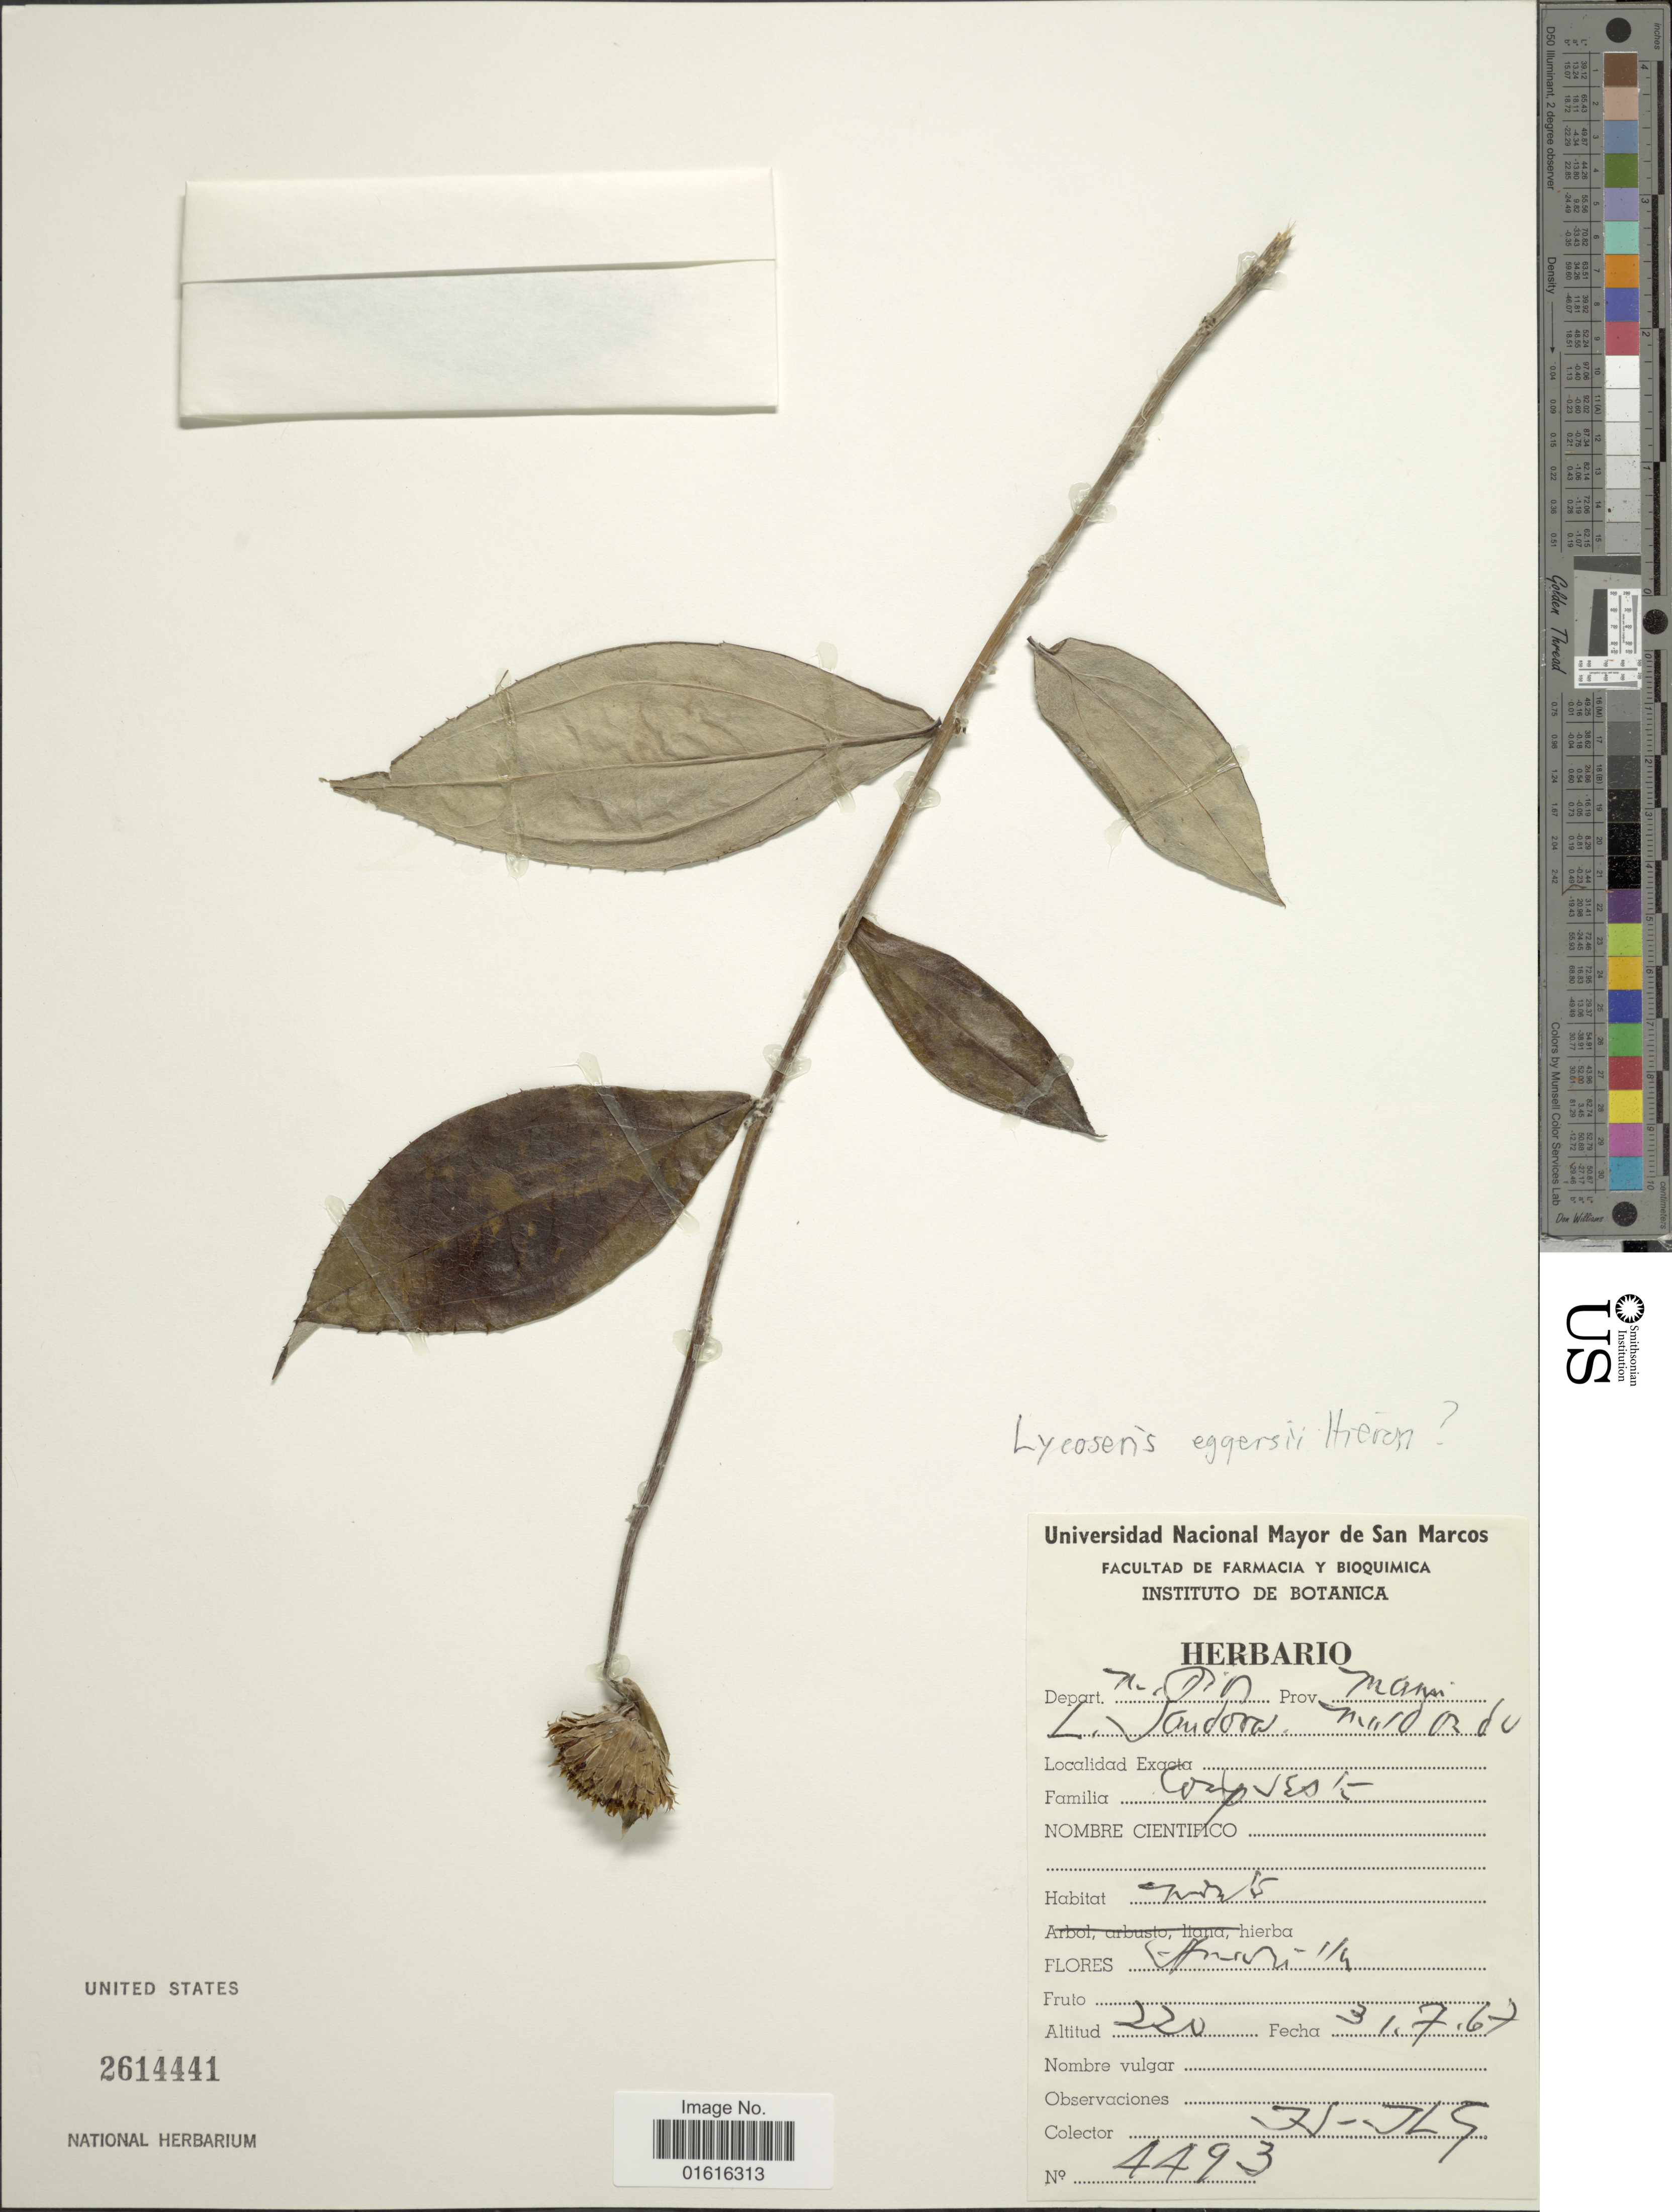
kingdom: Plantae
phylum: Tracheophyta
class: Magnoliopsida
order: Asterales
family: Asteraceae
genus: Lycoseris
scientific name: Lycoseris eggersii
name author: Hieron.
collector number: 4493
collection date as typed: Transcribed d/m/y: 31/7/67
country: Peru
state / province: Madre de Dios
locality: Depart. N. Pin, Prov. Manar. L. Jandora, [illegible text].[interpreted]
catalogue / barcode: US 2614441